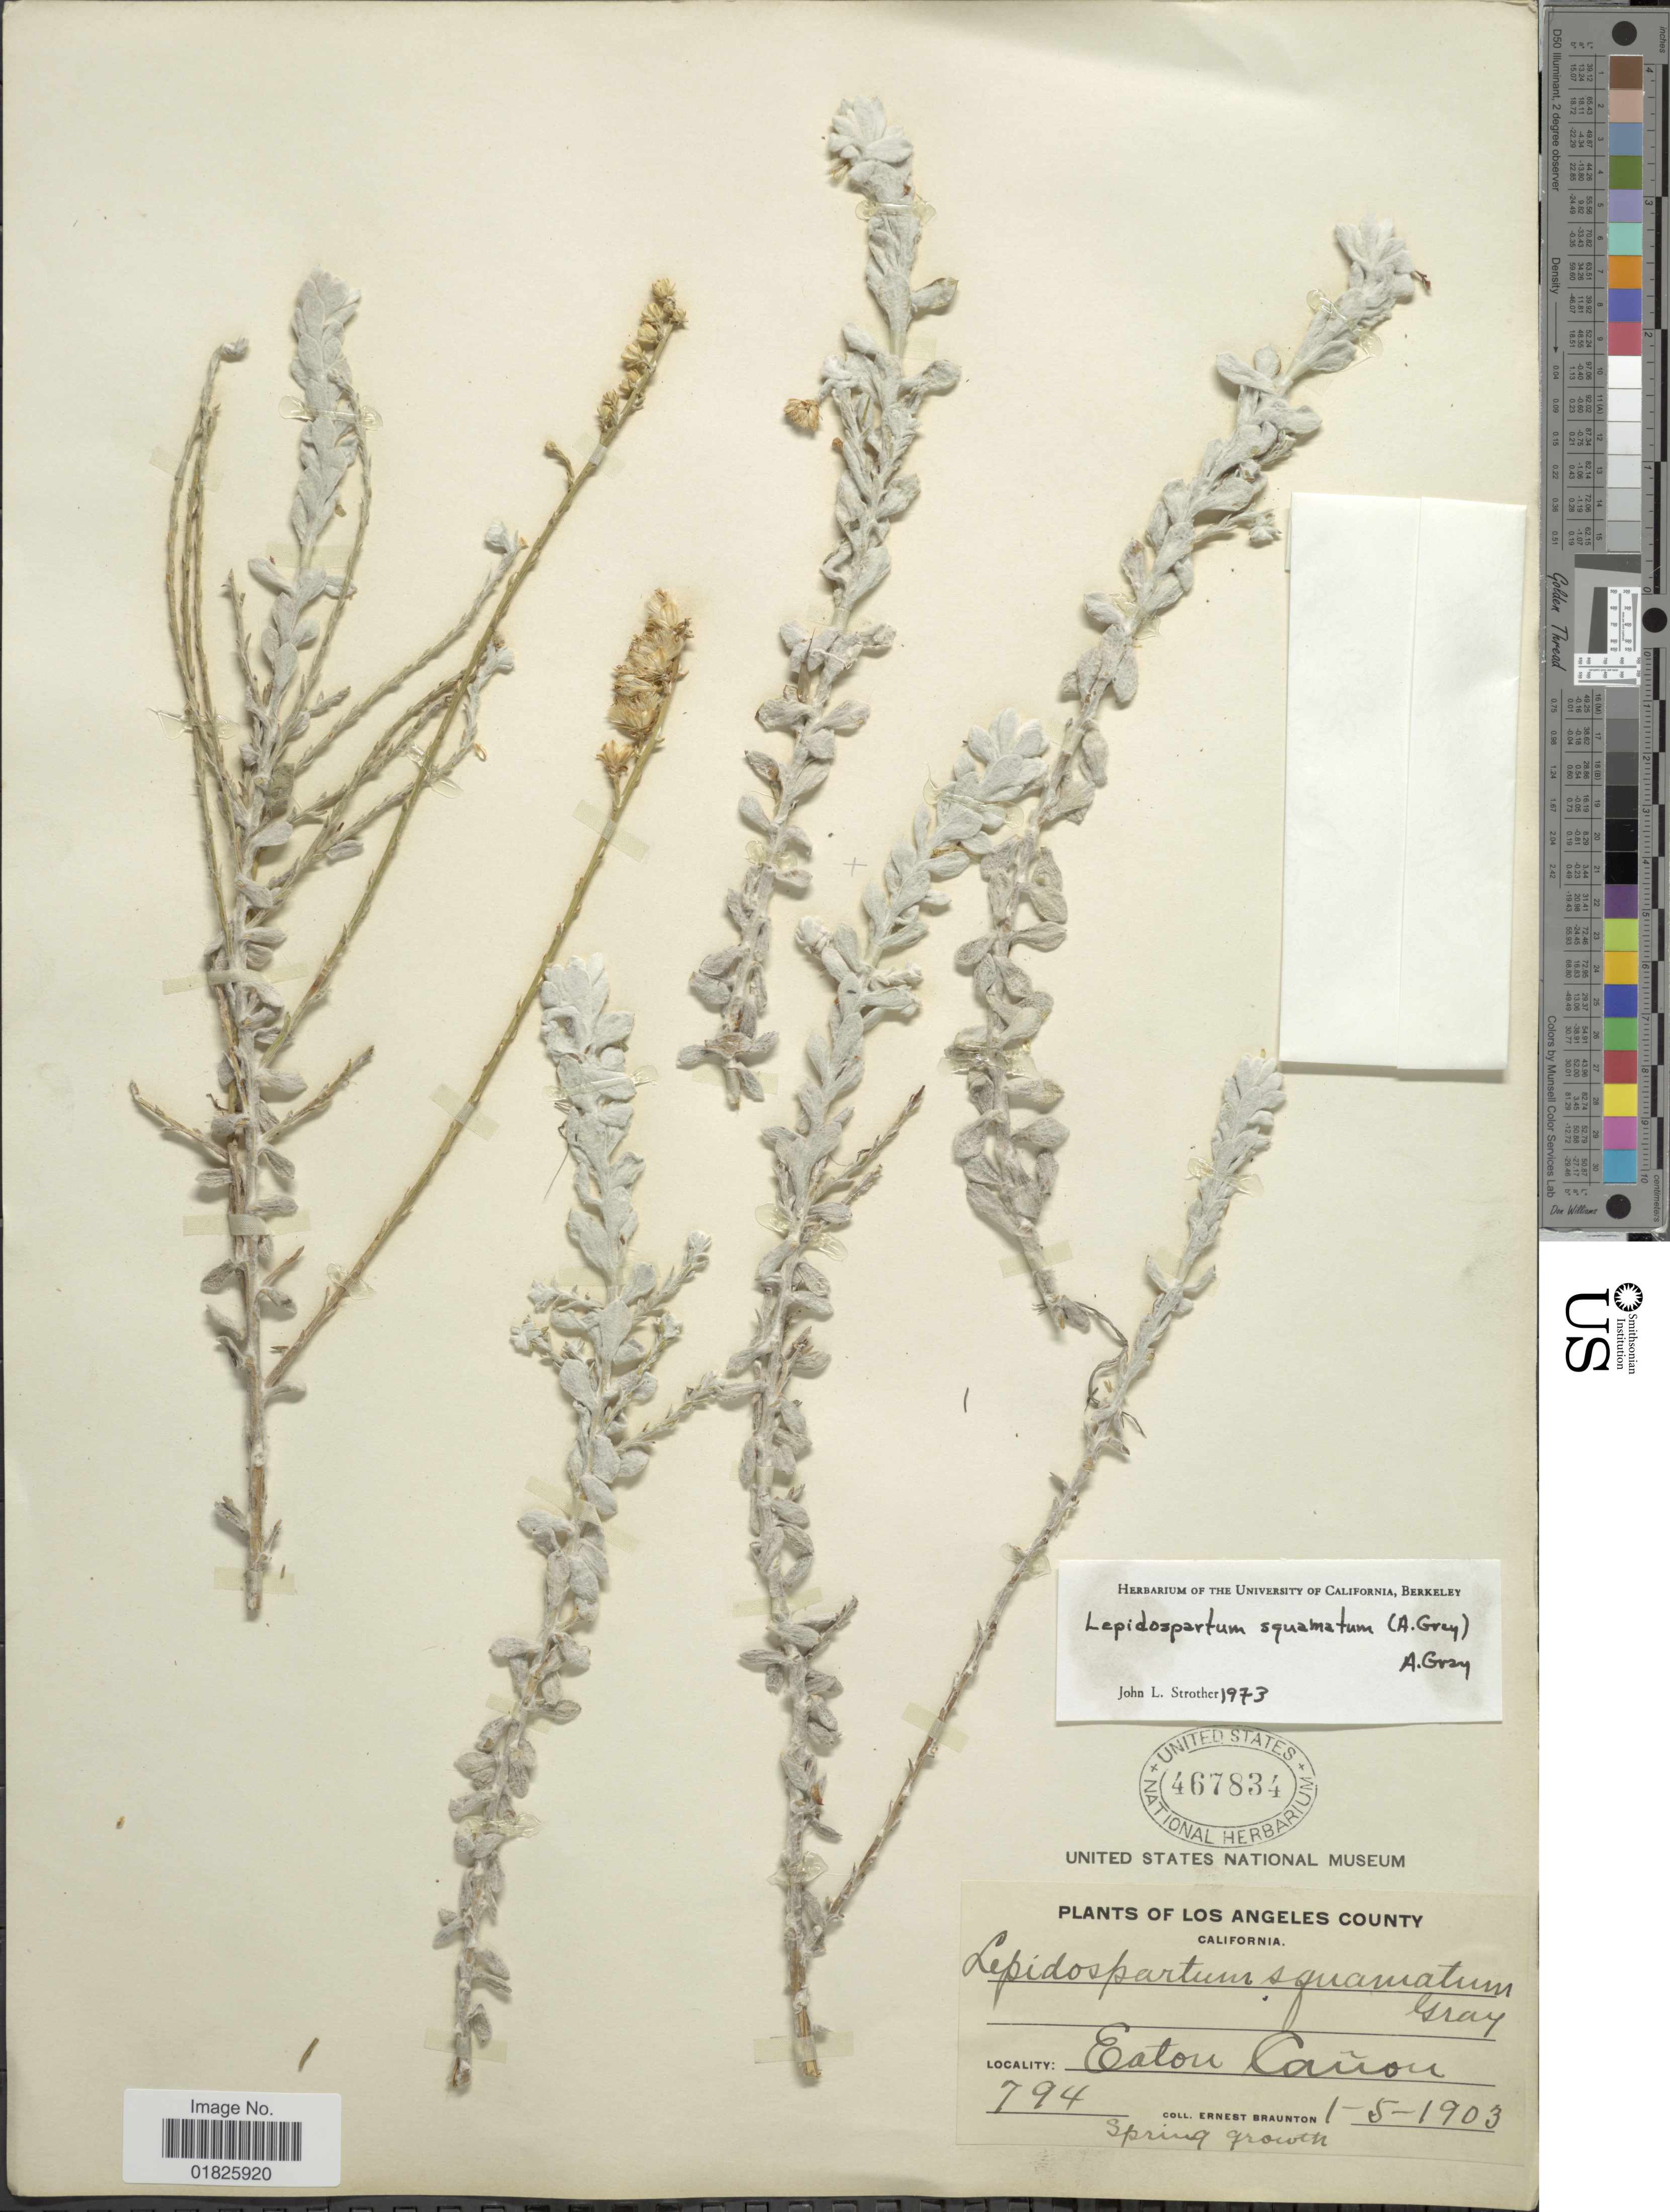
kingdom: Plantae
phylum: Tracheophyta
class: Magnoliopsida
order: Asterales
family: Asteraceae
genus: Lepidospartum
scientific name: Lepidospartum squamatum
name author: A. Gray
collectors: E. Braunton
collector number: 794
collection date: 1903-01-05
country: United States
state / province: California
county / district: Los Angeles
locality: Los Angeles County, Eaton Canon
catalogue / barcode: US 467834